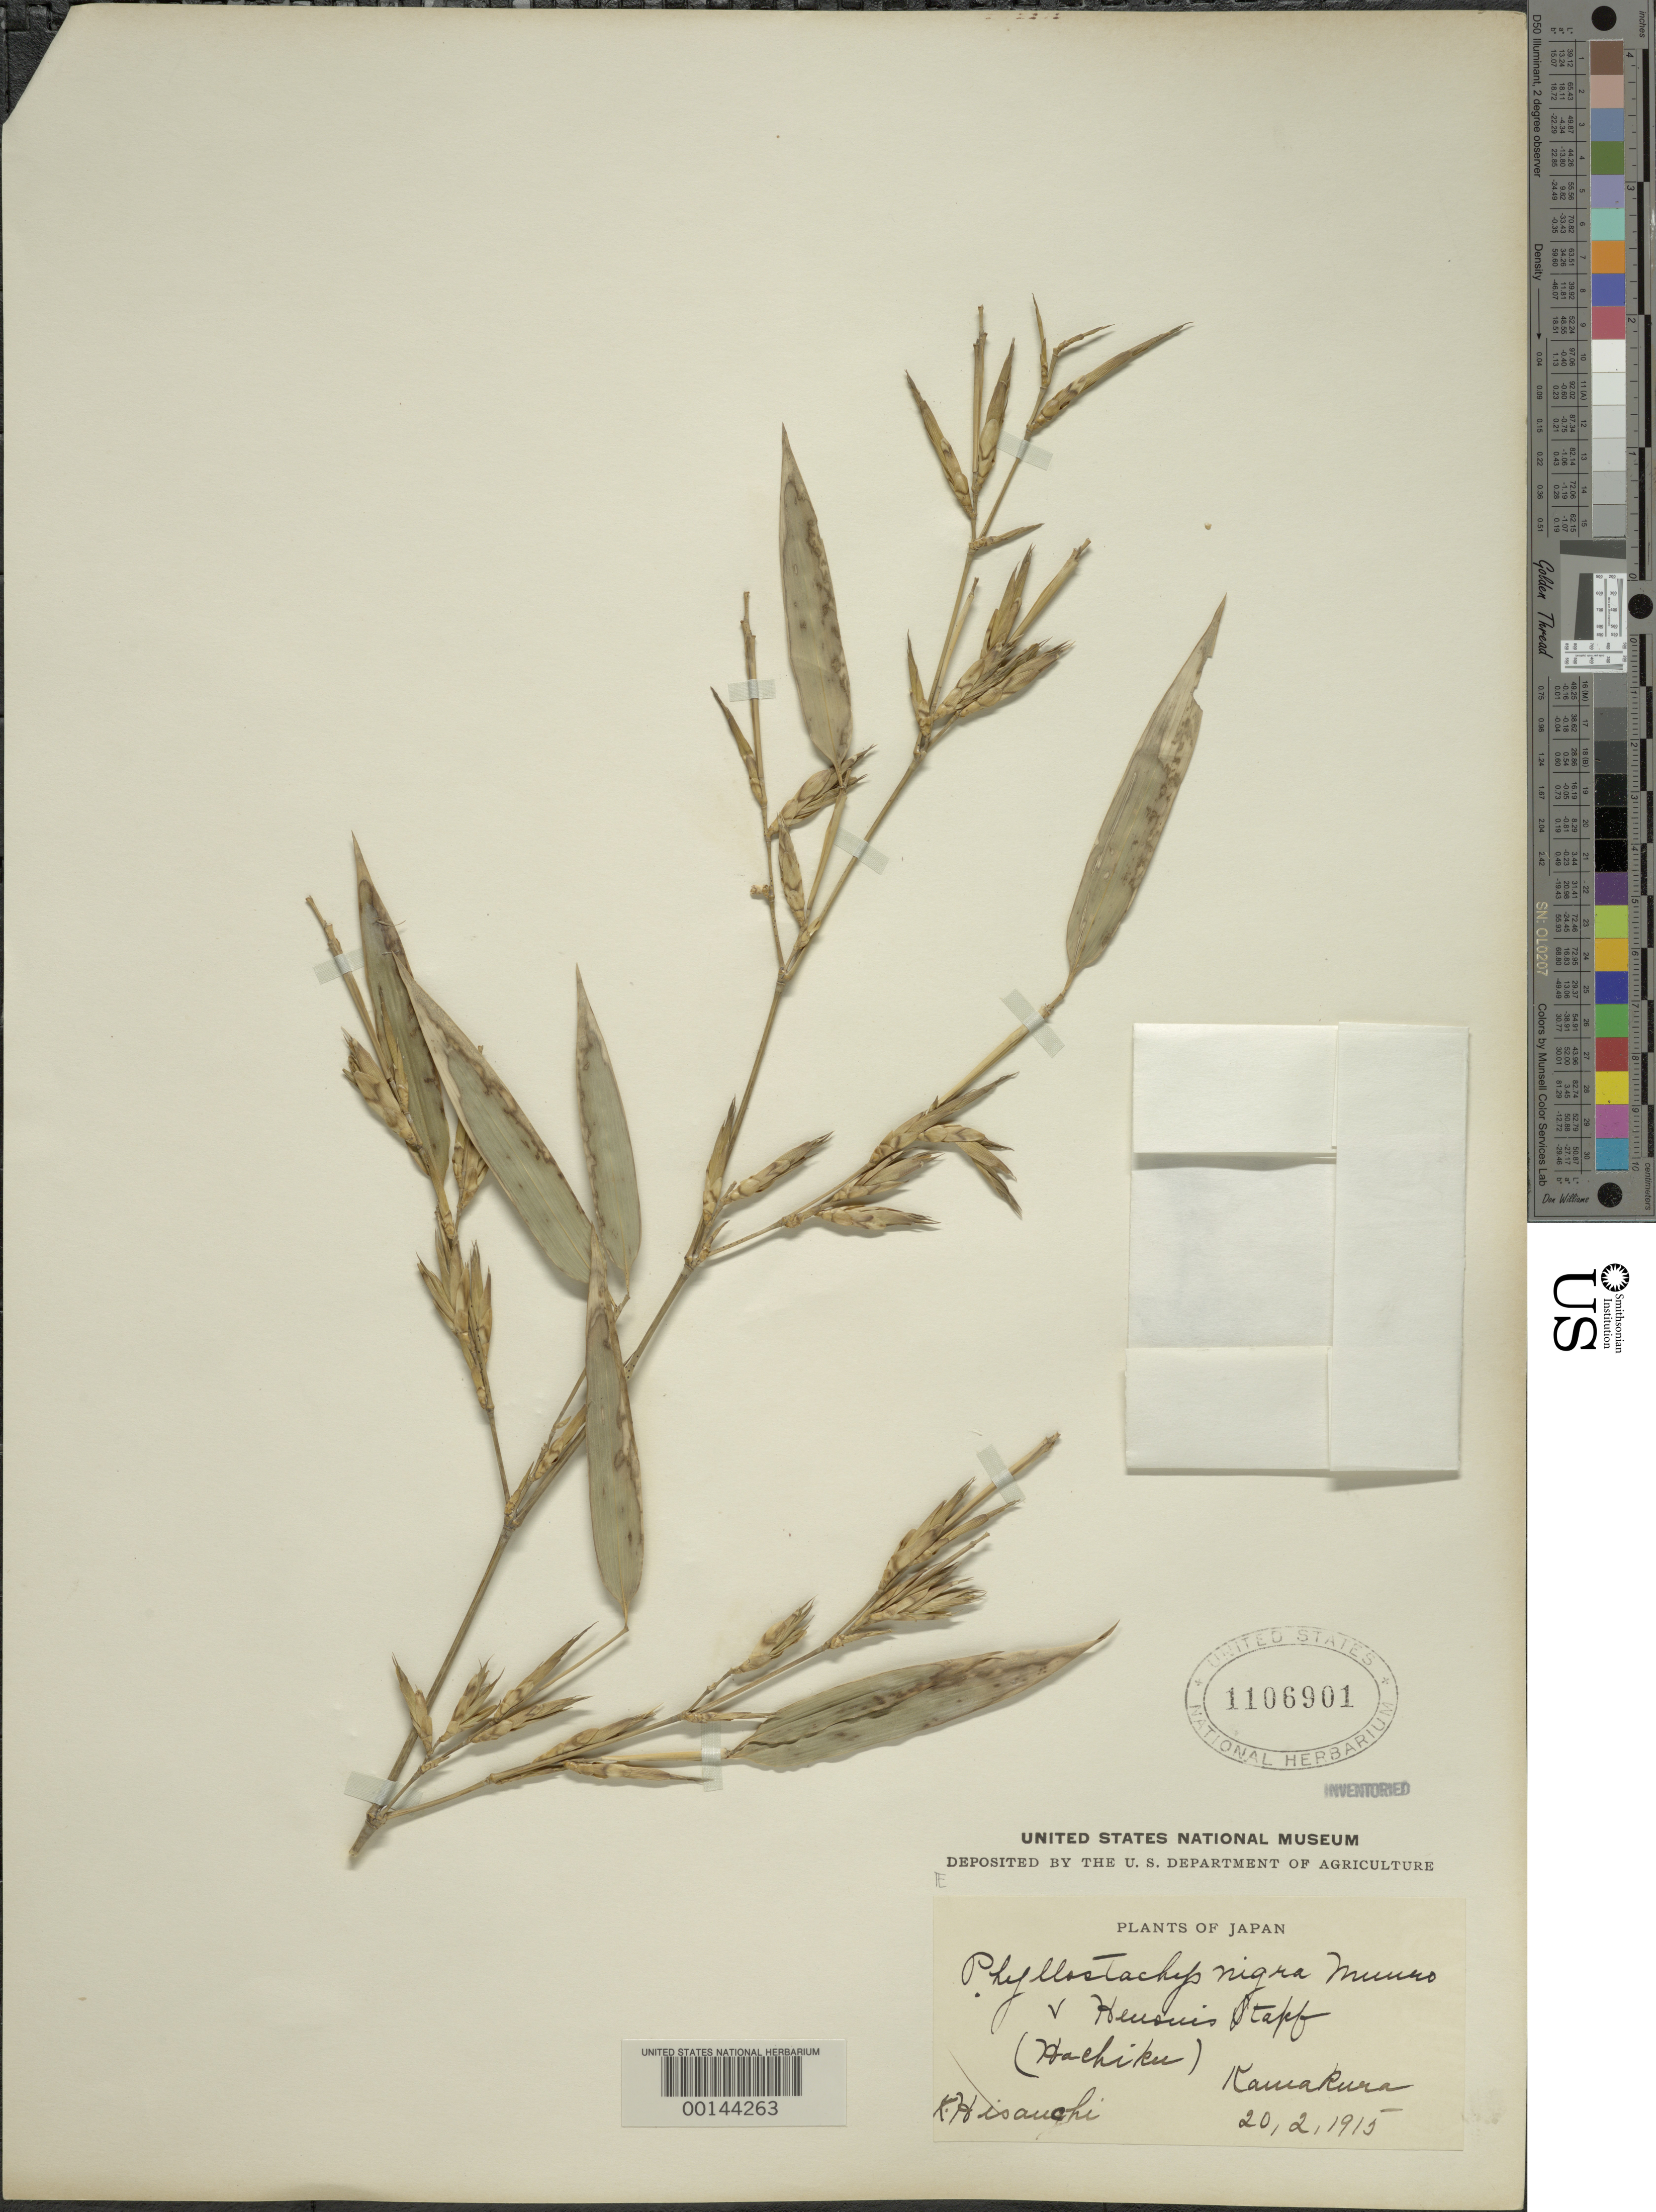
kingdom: Plantae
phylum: Tracheophyta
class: Liliopsida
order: Poales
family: Poaceae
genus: Phyllostachys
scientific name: Phyllostachys nigra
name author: (Lodd. ex Lindl.) Munro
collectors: K. Hisauchi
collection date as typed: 20 Feb 1915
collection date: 1915-02-20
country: Japan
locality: Kawakura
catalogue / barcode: US 1106901